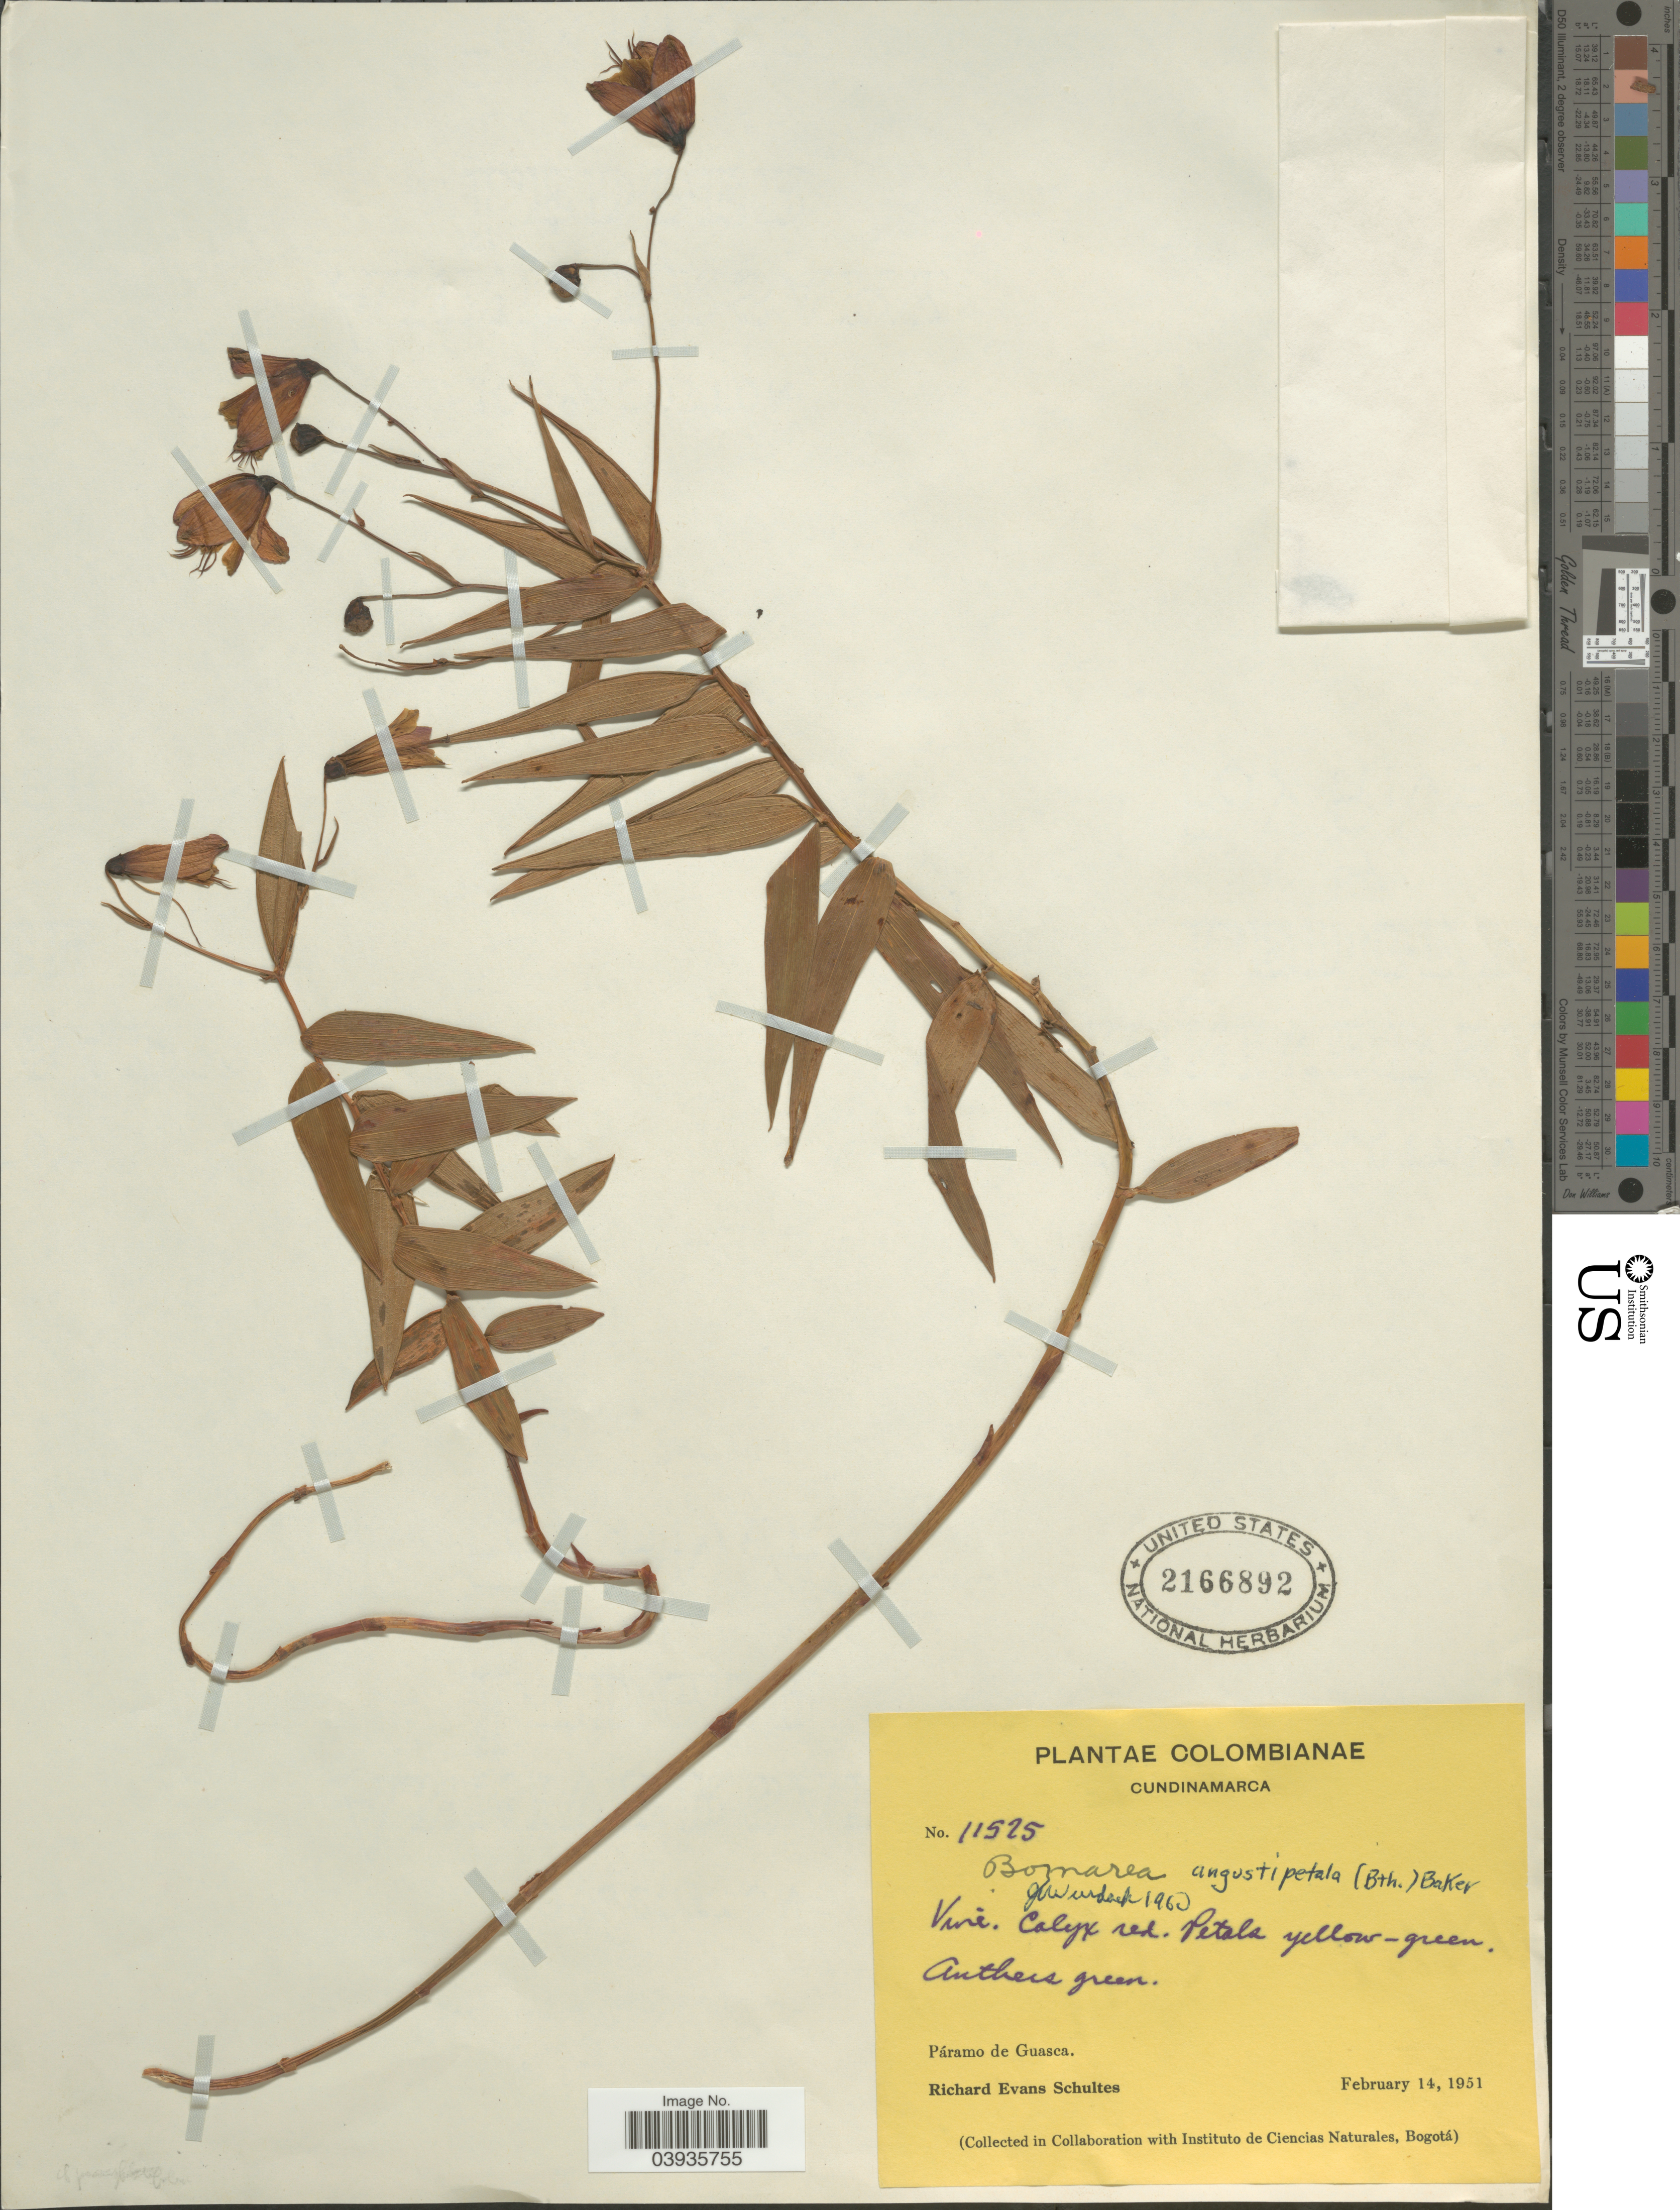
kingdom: Plantae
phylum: Tracheophyta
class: Liliopsida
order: Liliales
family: Alstroemeriaceae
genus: Bomarea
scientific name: Bomarea angustipetala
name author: Baker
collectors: R. E. Schultes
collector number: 11525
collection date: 1951-02-14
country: Colombia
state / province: Cundinamarca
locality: Páramo de Guasca.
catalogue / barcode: US 2166892